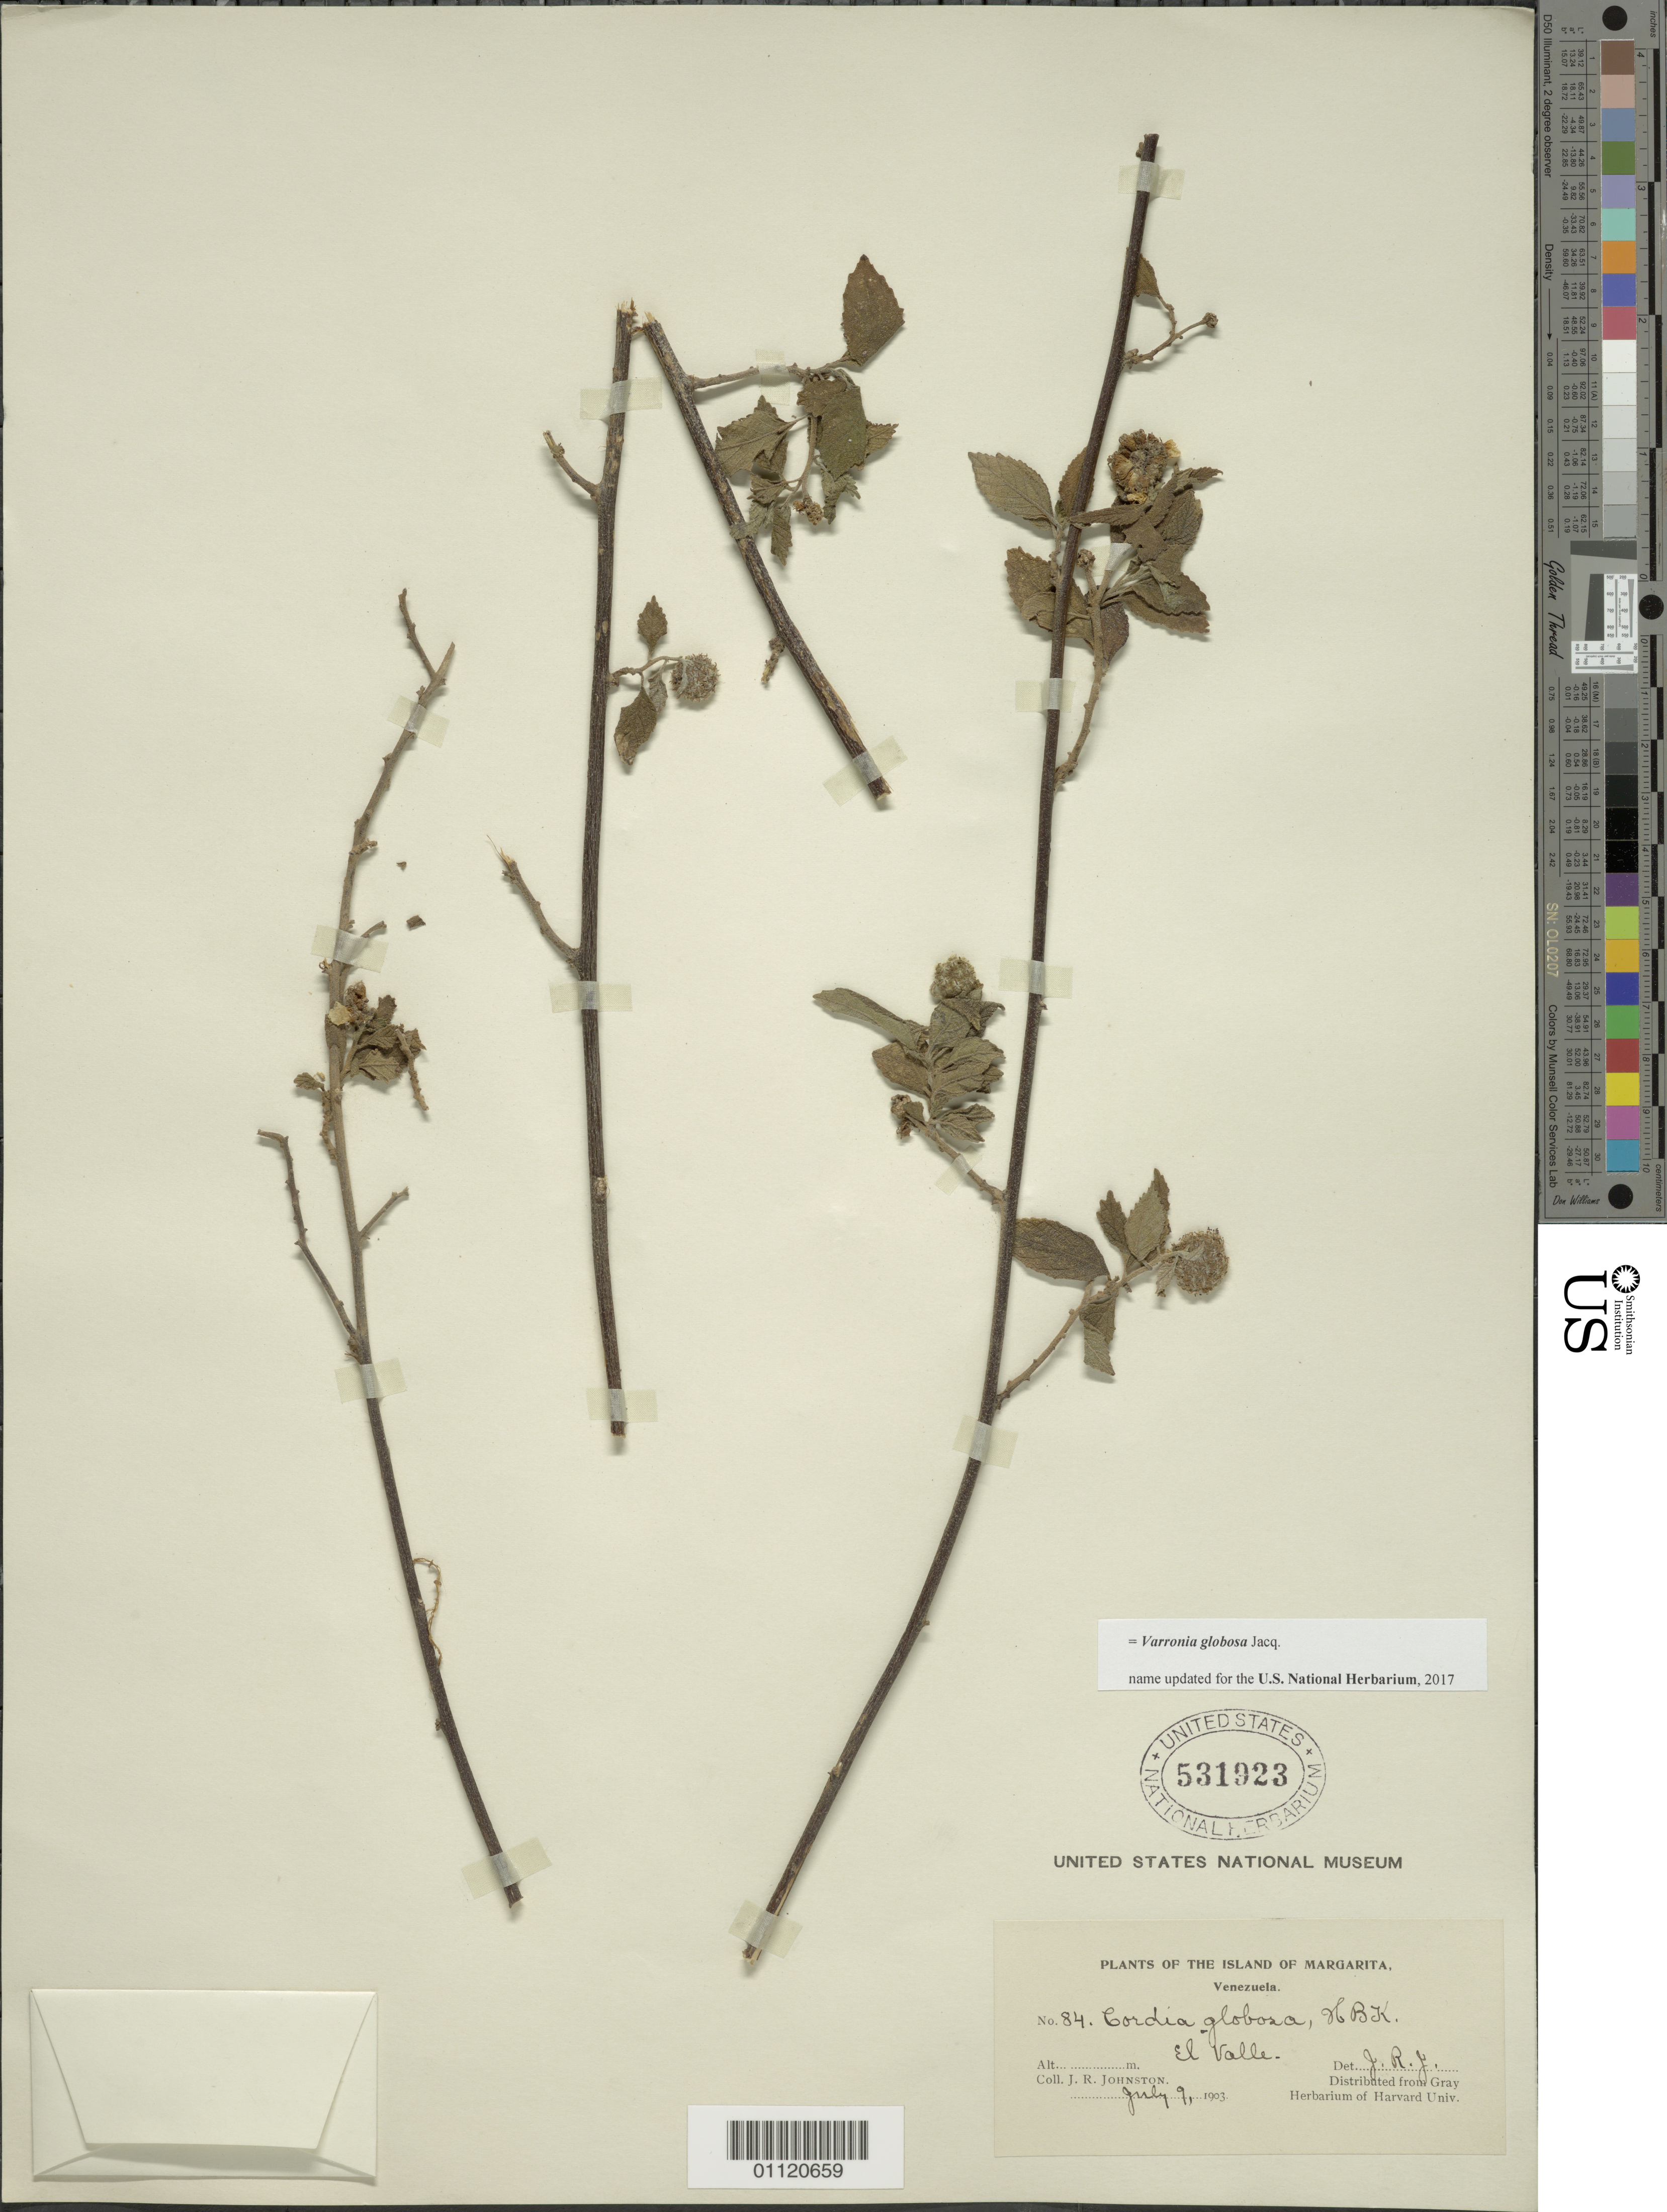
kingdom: Plantae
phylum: Tracheophyta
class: Magnoliopsida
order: Boraginales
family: Cordiaceae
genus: Varronia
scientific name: Varronia globosa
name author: Jacq.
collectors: J. Johnston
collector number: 84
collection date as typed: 09 Jul 1903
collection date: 1903-07-09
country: Venezuela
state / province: Nueva Esparta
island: Margarita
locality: El Valle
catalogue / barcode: US 531923